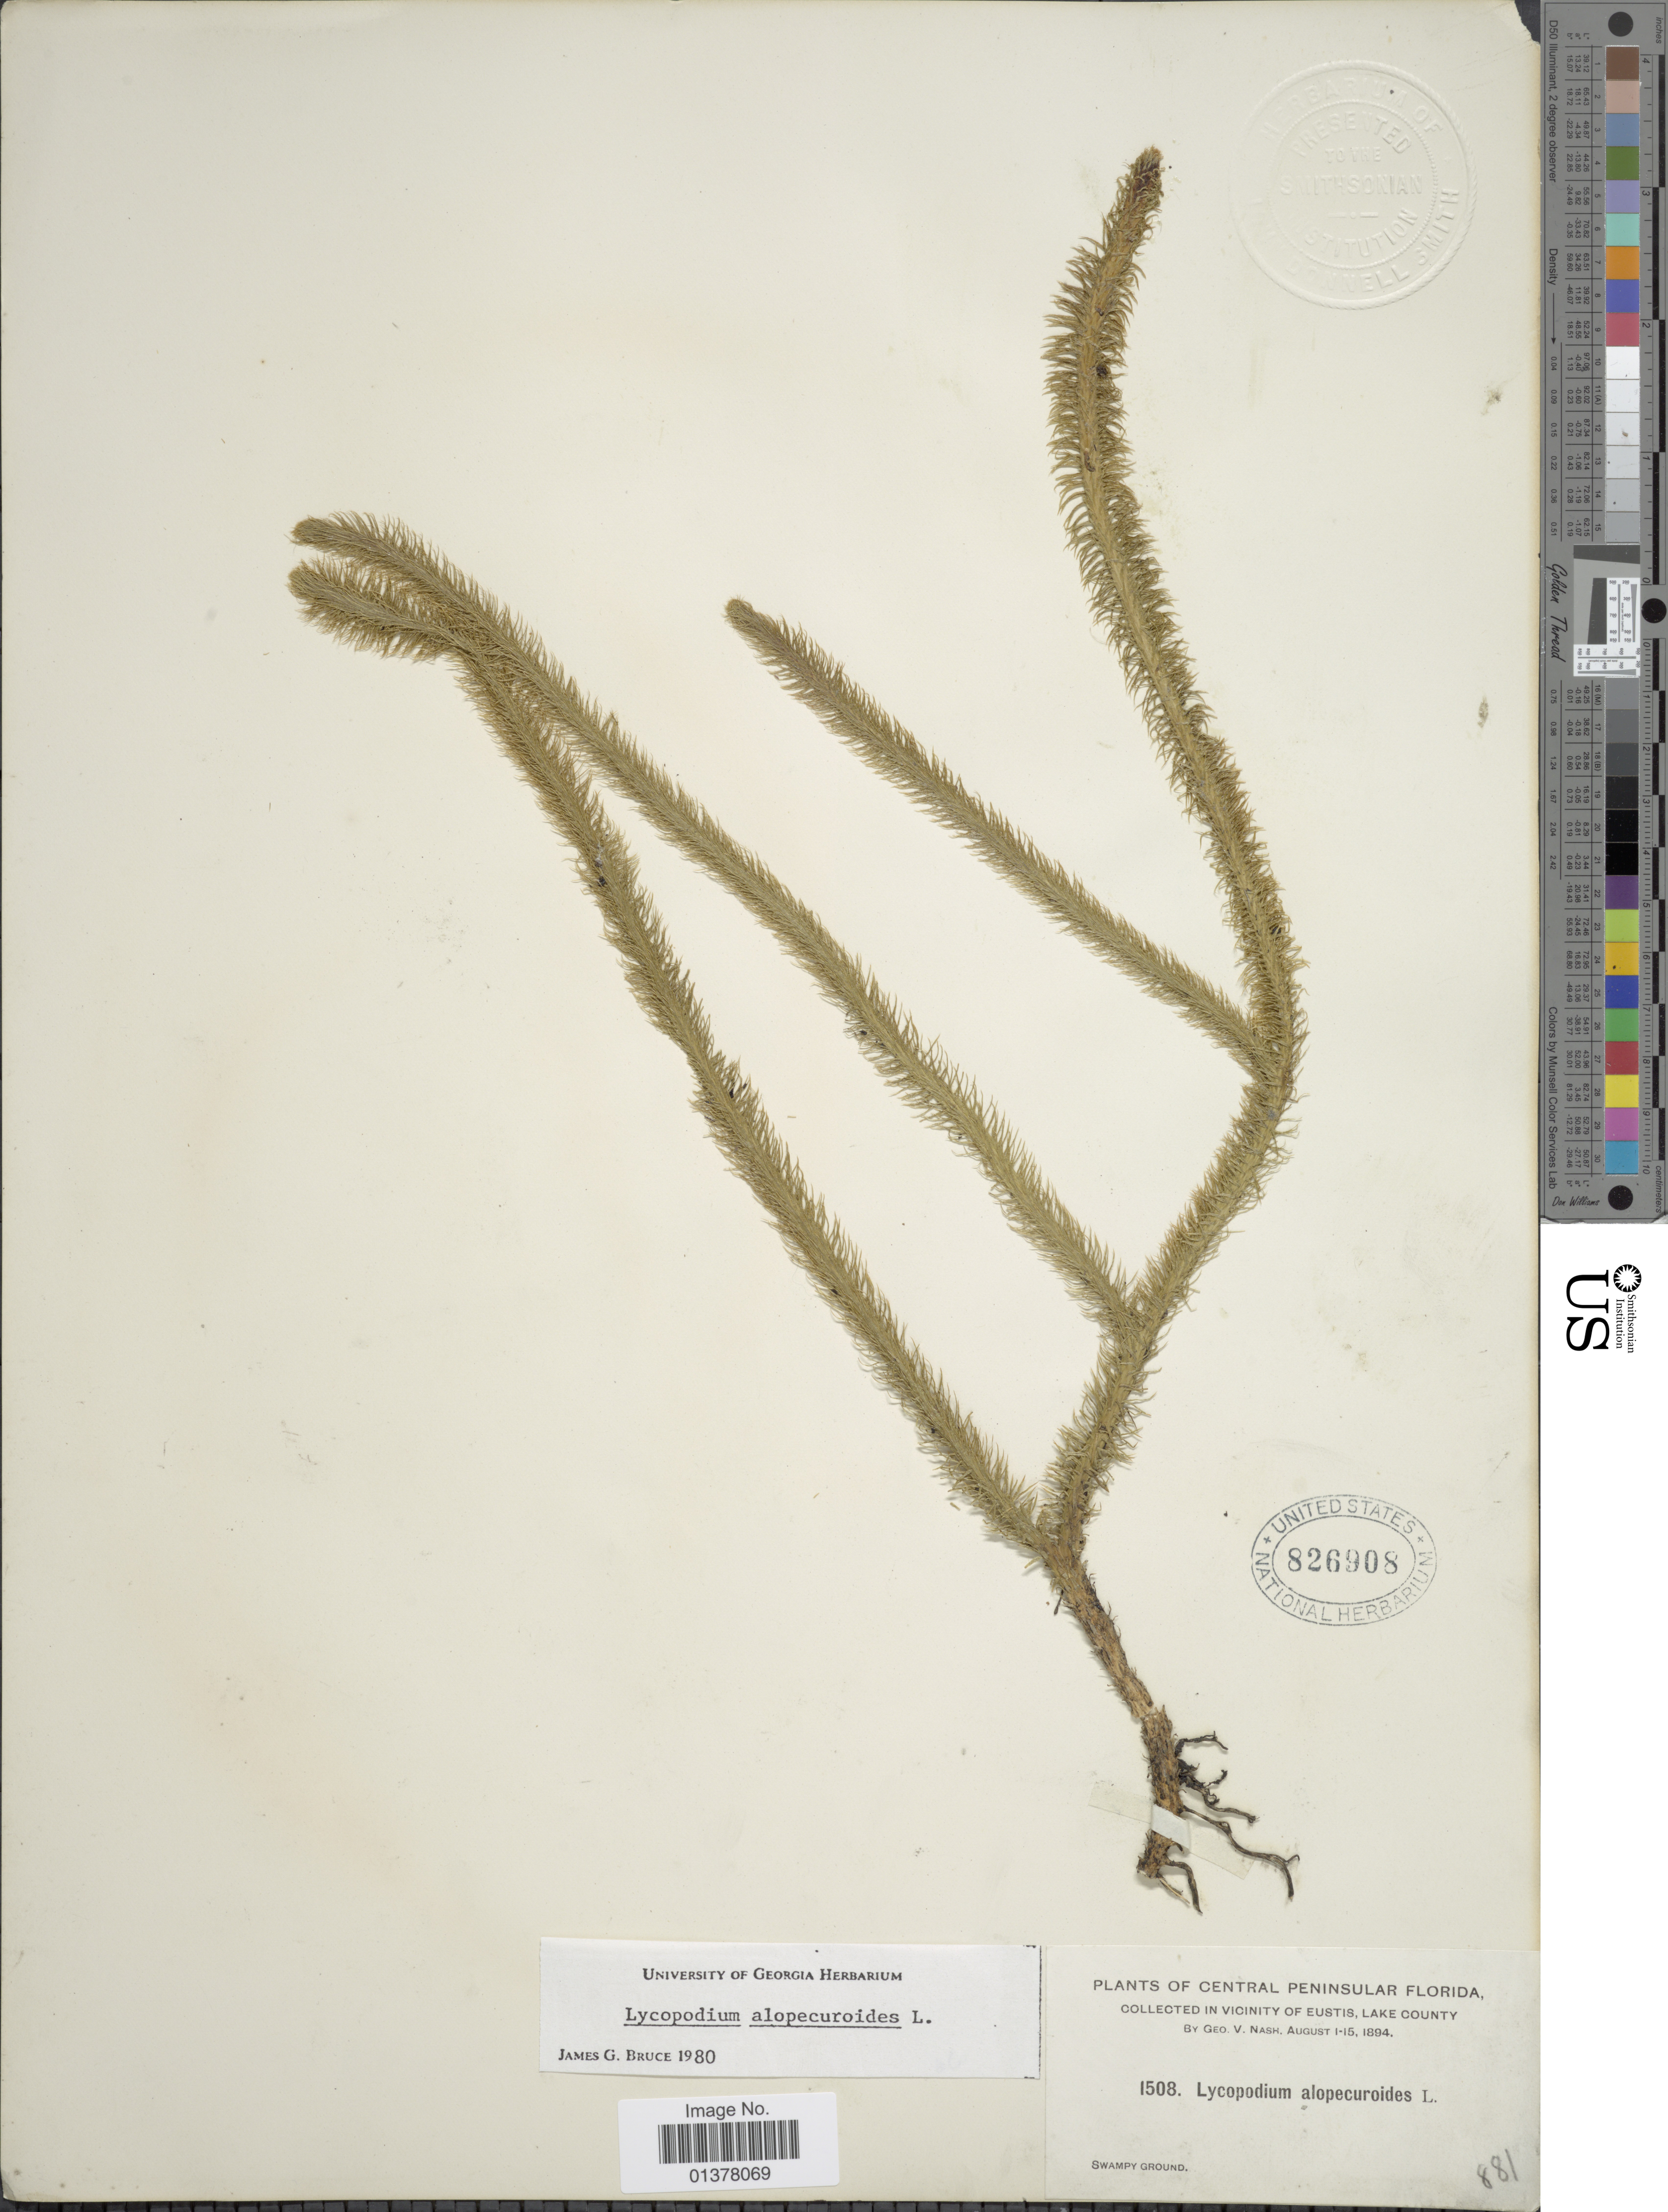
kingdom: Plantae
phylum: Tracheophyta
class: Lycopodiopsida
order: Lycopodiales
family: Lycopodiaceae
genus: Lycopodiella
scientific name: Lycopodiella alopecuroides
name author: (L.) Cranfill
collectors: G. V. Nash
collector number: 1508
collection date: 1894-08-01/1894-08-15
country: United States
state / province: Florida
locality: Vicinity of Eustis, Lake County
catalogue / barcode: US 826908